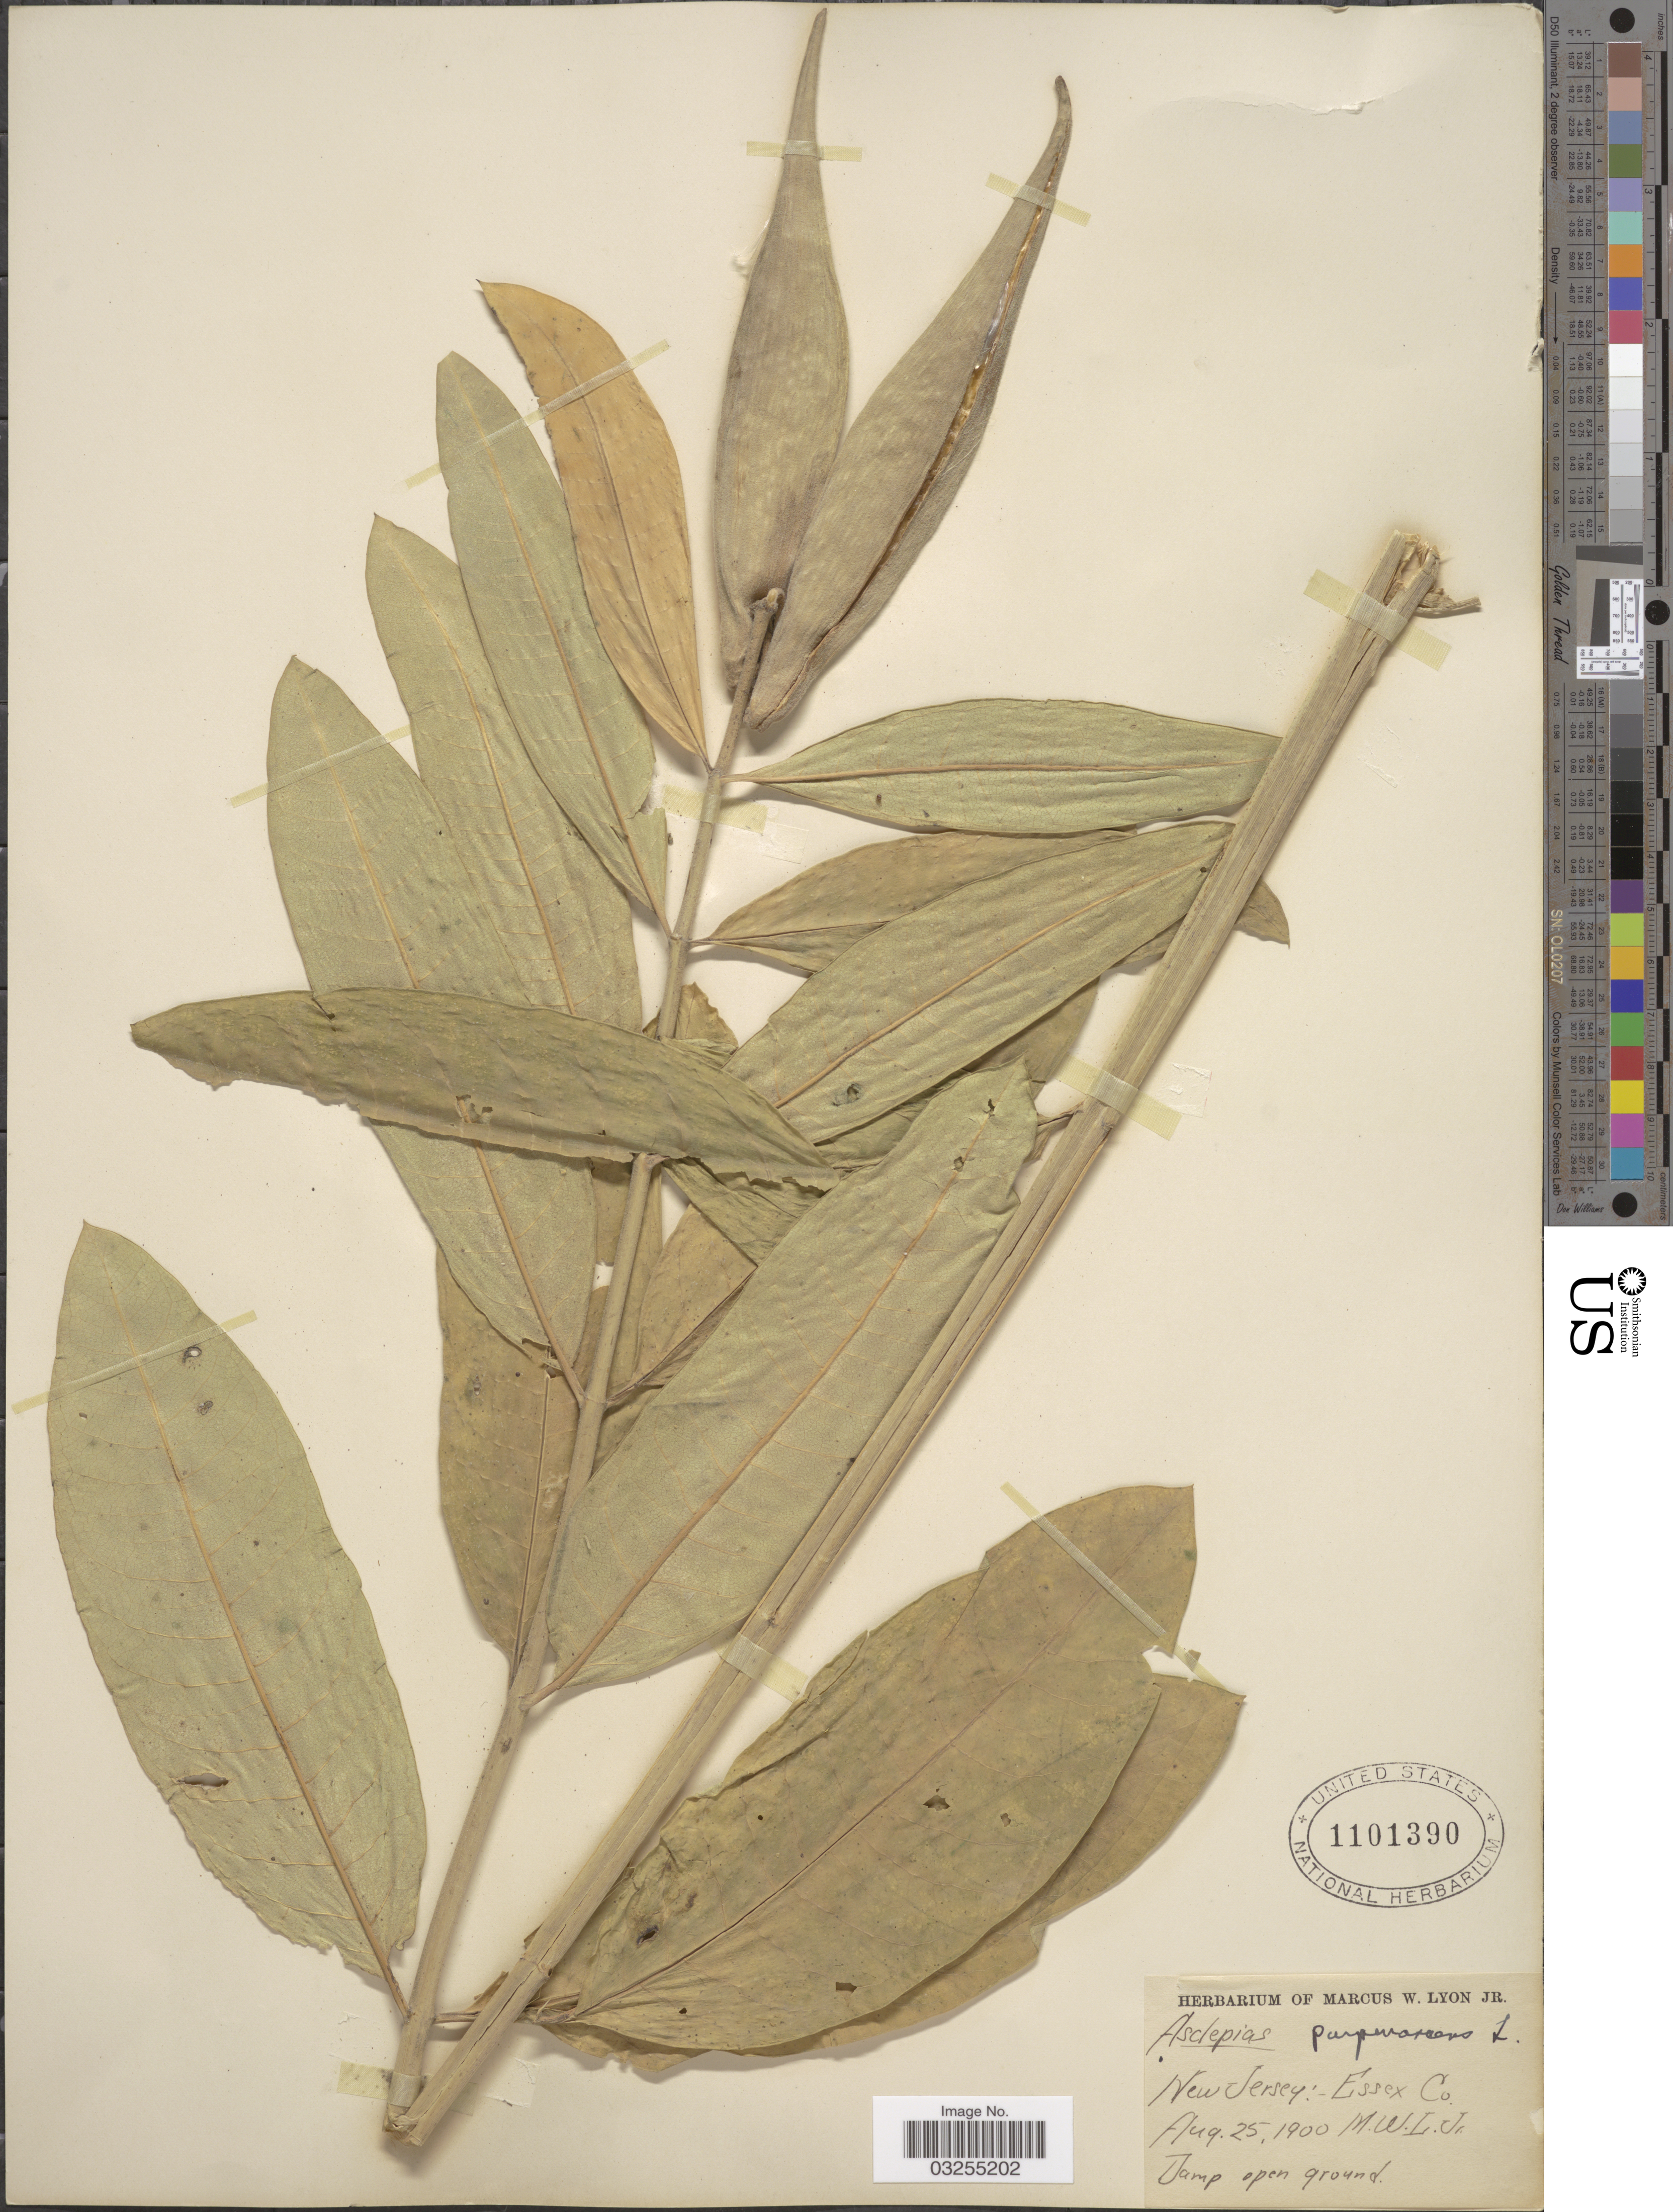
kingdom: Plantae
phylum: Tracheophyta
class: Magnoliopsida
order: Gentianales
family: Apocynaceae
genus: Asclepias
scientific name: Asclepias purpurascens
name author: L.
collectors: M. W. Lyon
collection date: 1900-08-25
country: United States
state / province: New Jersey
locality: Essex Co.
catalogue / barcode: US 1101390